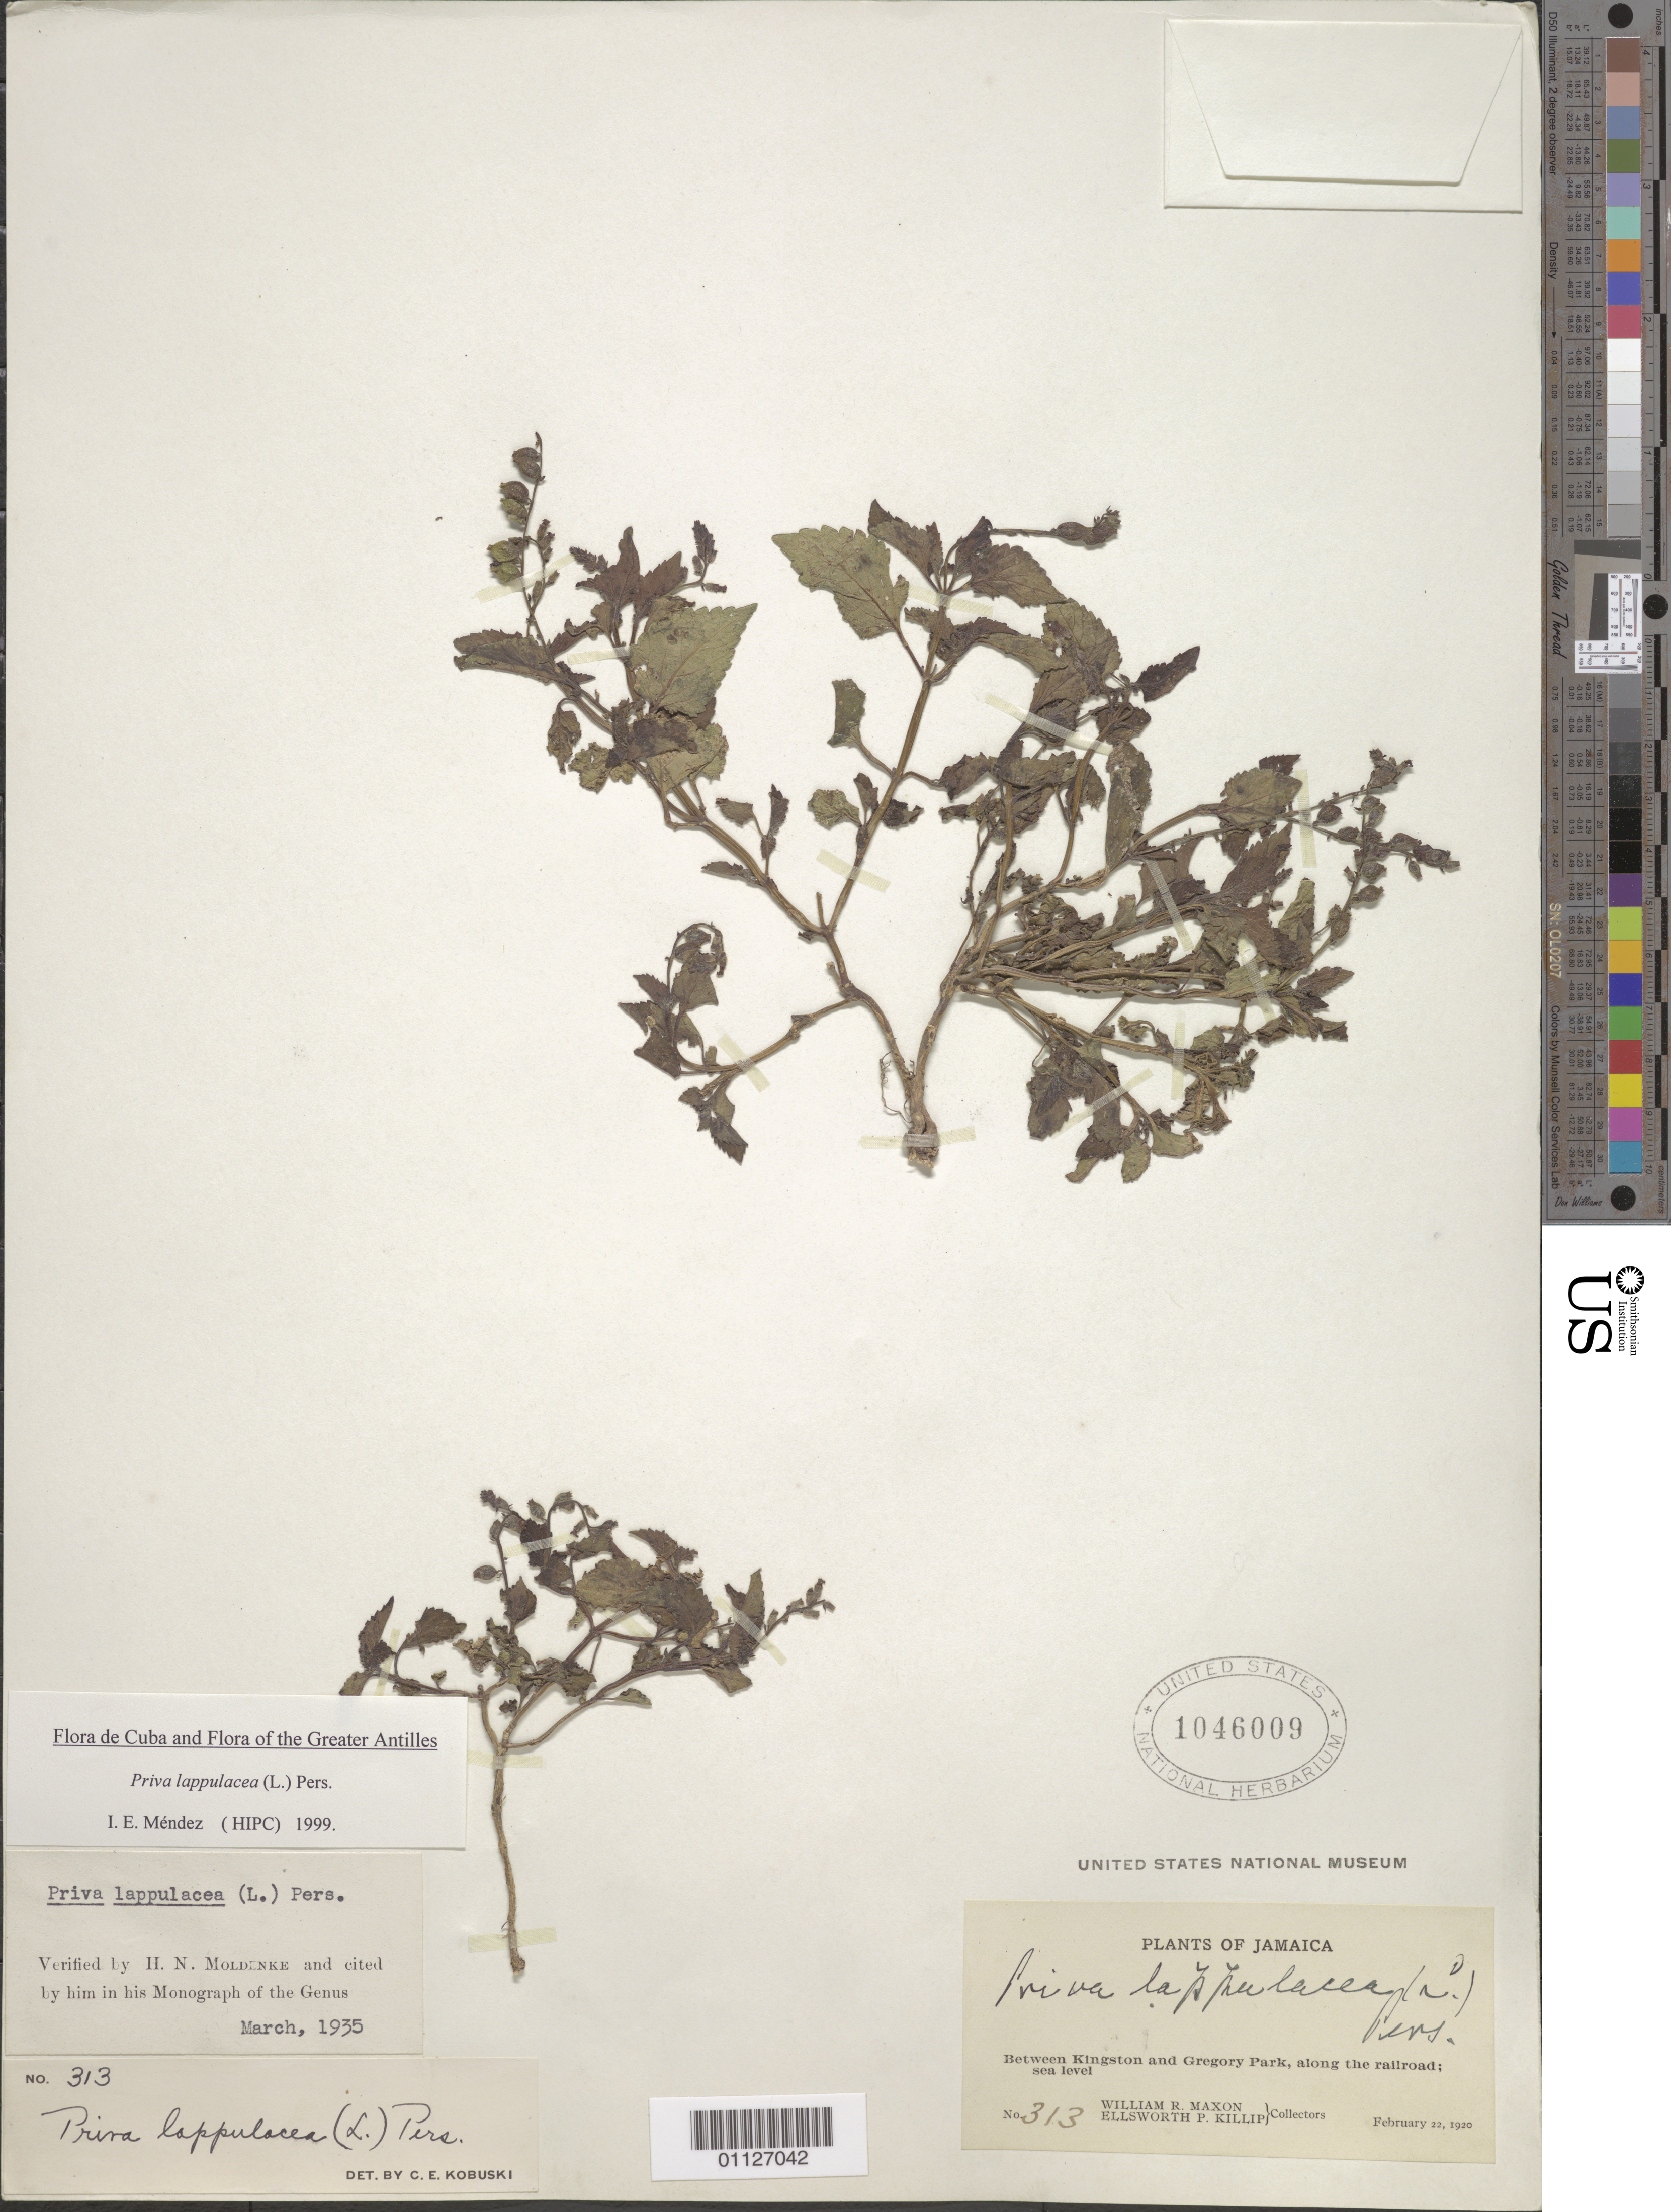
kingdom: Plantae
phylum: Tracheophyta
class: Magnoliopsida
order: Lamiales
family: Verbenaceae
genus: Priva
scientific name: Priva lappulacea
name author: (L.) Pers.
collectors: W. R. Maxon & E. P. Killip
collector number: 313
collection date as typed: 22 Feb 1920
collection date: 1920-02-22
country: Jamaica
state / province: Saint Andrew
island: Jamaica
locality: Between Kingston and Gregory Park, along the railroad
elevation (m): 0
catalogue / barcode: US 1046009